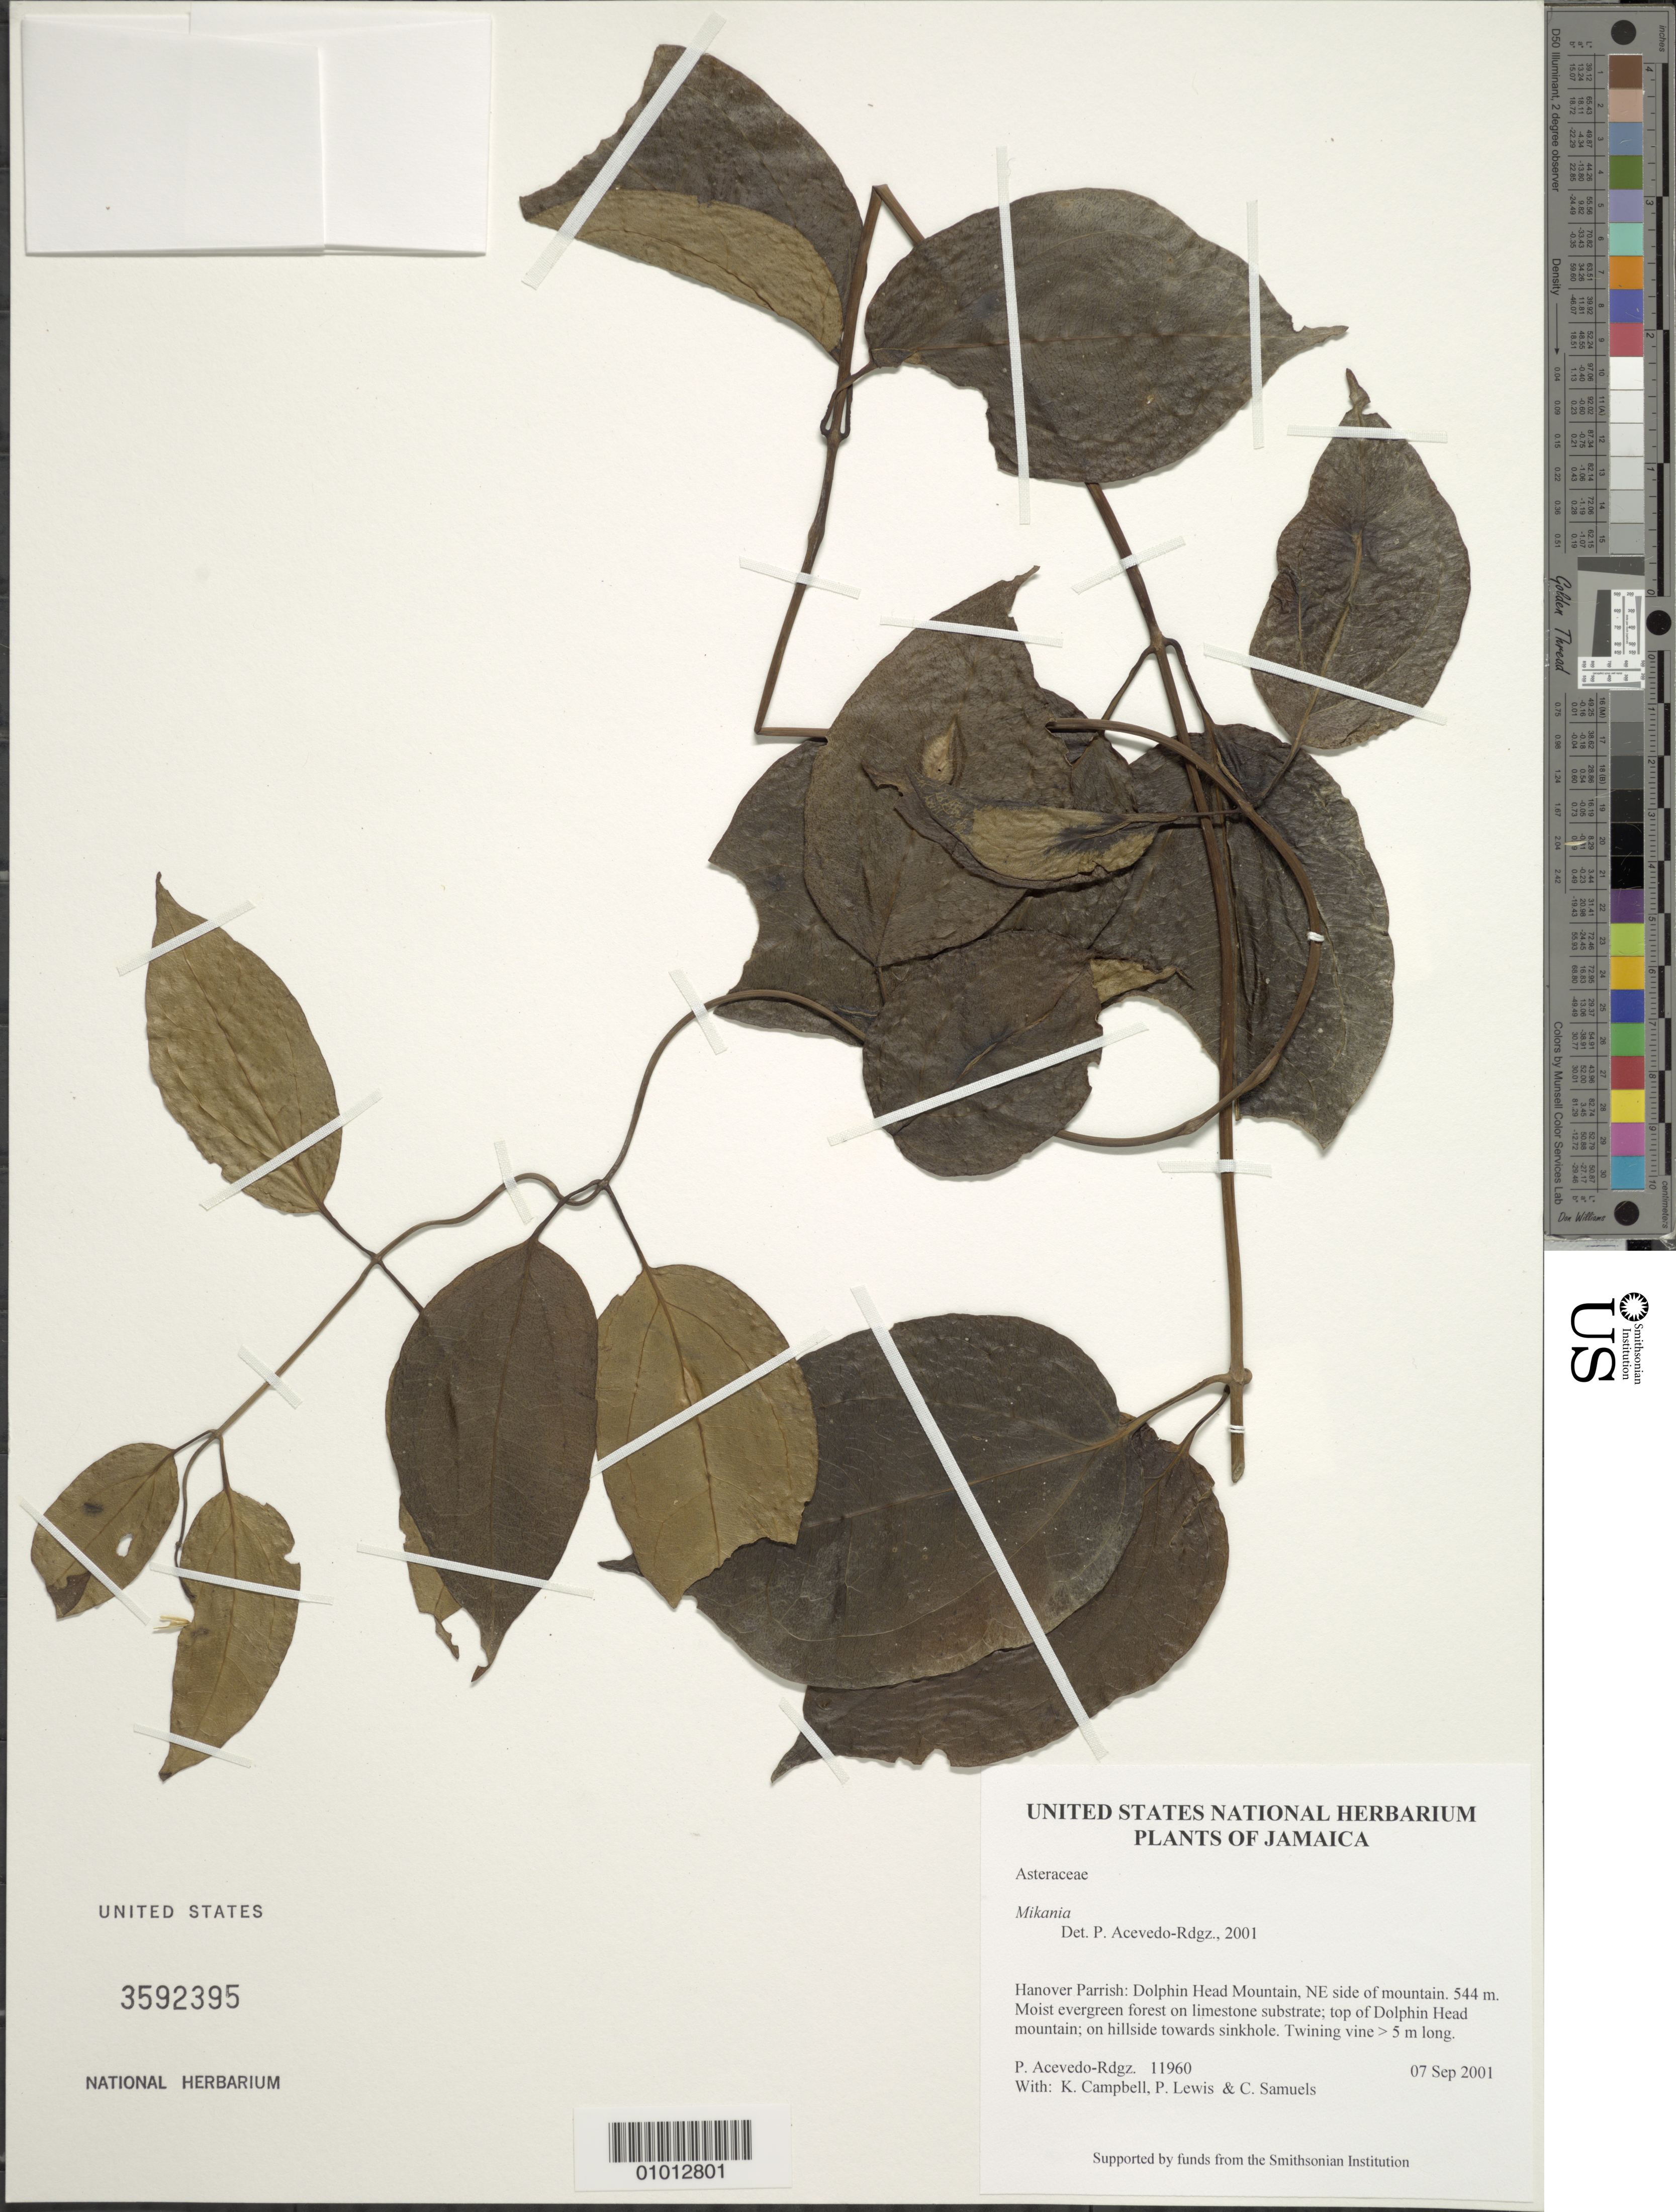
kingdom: Plantae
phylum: Tracheophyta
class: Magnoliopsida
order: Asterales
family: Asteraceae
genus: Mikania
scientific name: Mikania cordifolia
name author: Kunth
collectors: P. Acevedo-Rodr., K. Campbell, P. Lewis & C. Samuels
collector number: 11960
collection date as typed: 07 Sep 2001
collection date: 2001-09-07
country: Jamaica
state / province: Hanover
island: Jamaica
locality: Hanover Parrish: Dolphin Head Mountain, NE side of mountain.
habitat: Moist evergreen forest on limestone substrate; top of Dolphin Head mountain; on hillside towards sinkhole.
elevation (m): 544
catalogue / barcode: US 3592395